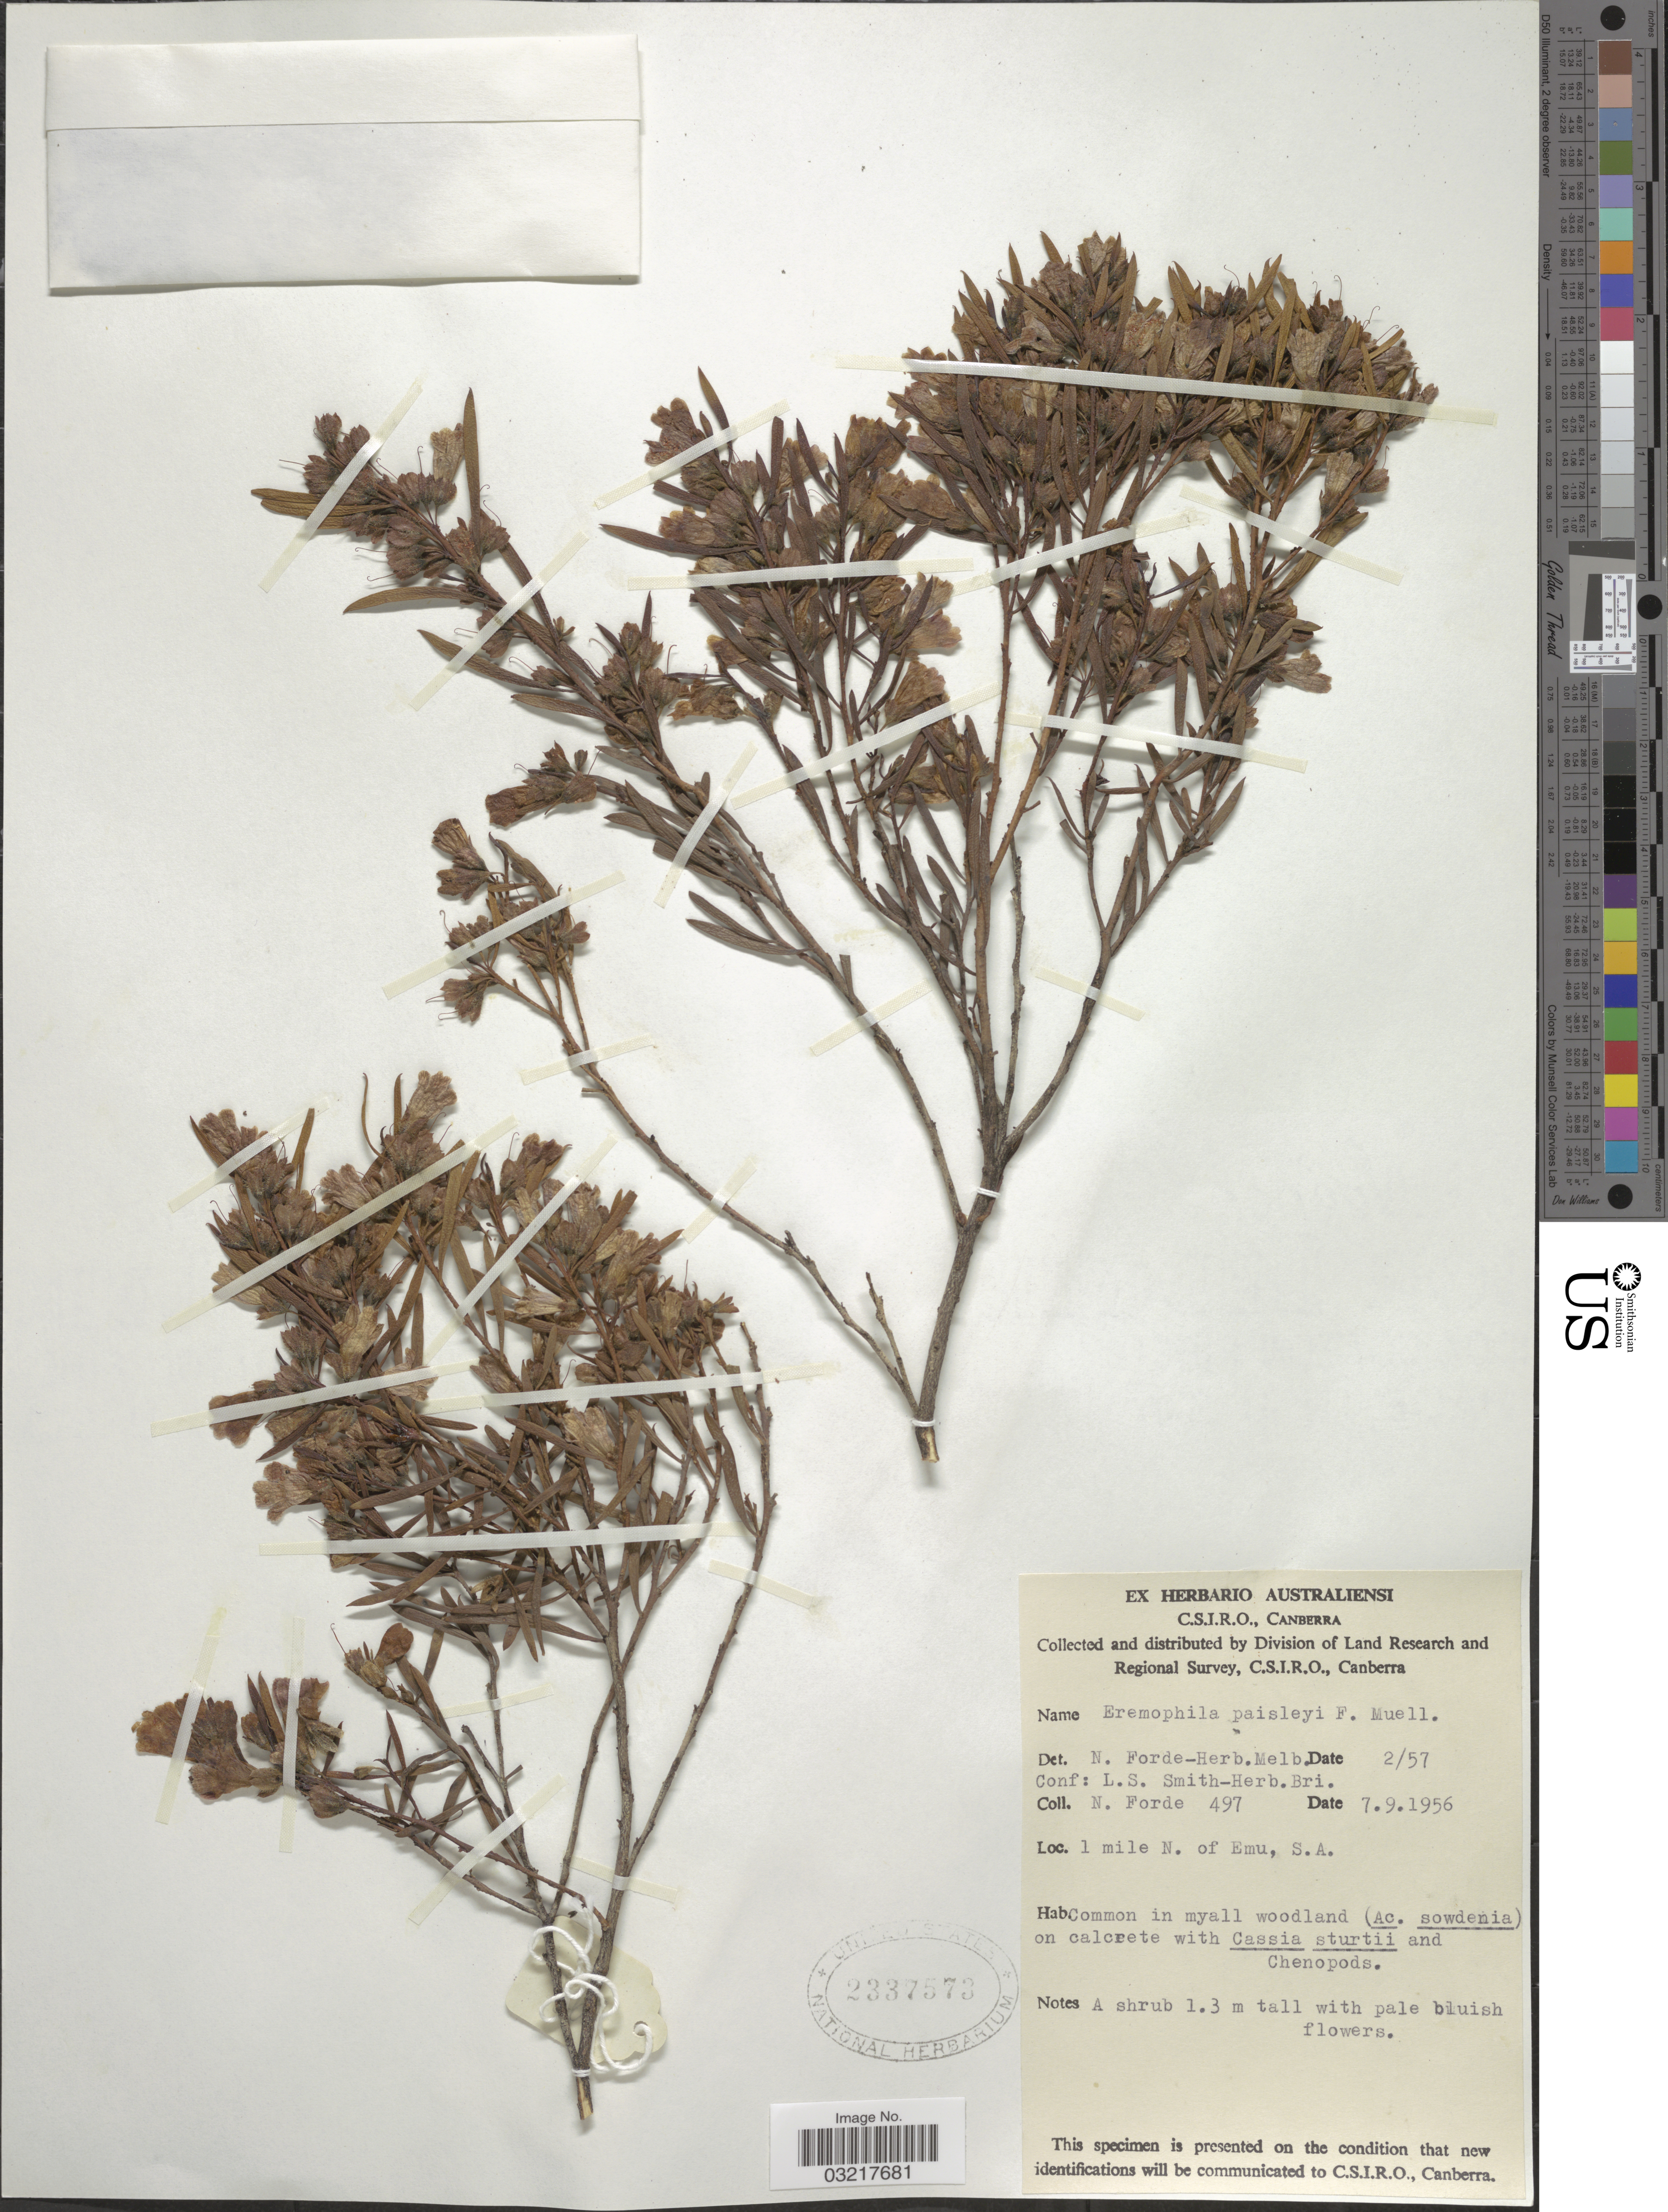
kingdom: Plantae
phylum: Tracheophyta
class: Magnoliopsida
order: Lamiales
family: Scrophulariaceae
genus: Eremophila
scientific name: Eremophila paisleyi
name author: F. Muell.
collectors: N. Forde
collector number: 497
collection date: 1956-09-07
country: Australia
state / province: South Australia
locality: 1 mile N. of Emu, S.A.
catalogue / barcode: US 2337573